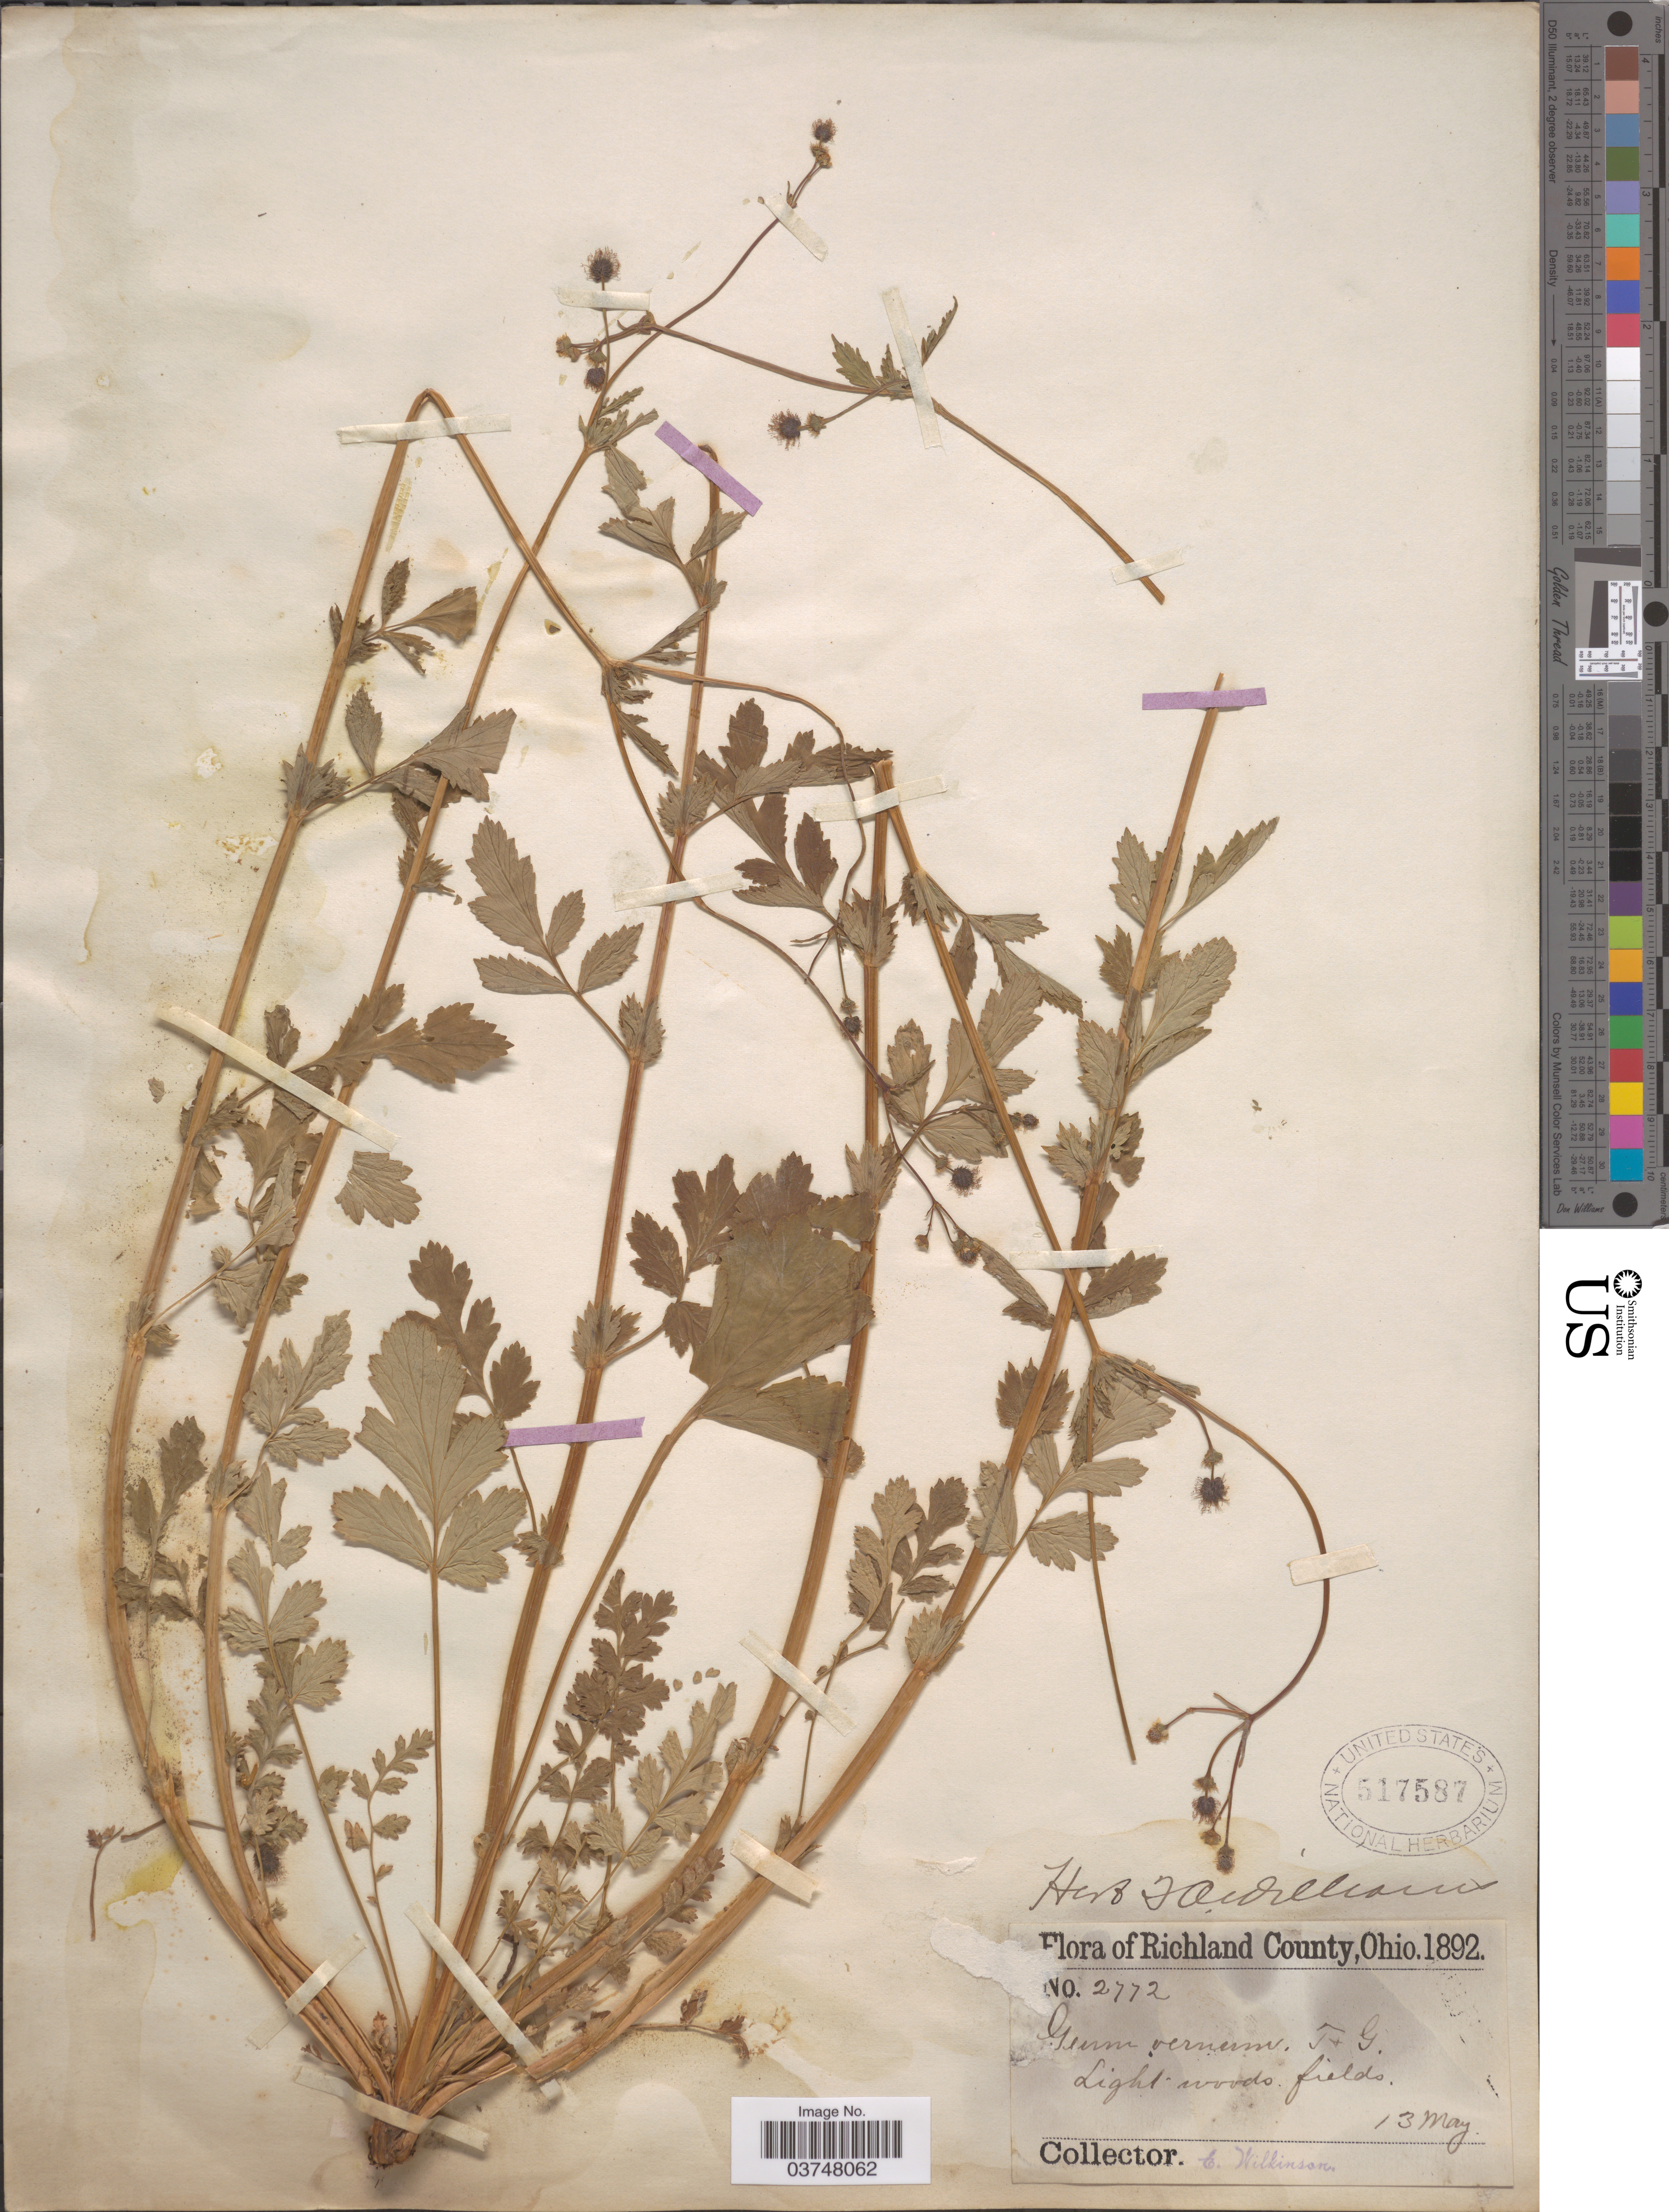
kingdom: Plantae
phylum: Tracheophyta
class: Magnoliopsida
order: Rosales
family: Rosaceae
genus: Geum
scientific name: Geum vernum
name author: (Raf.) Torr. & A. Gray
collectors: E. Wilkinson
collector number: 2772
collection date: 1892-05-13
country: United States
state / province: Ohio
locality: Richland County.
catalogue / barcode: US 517587